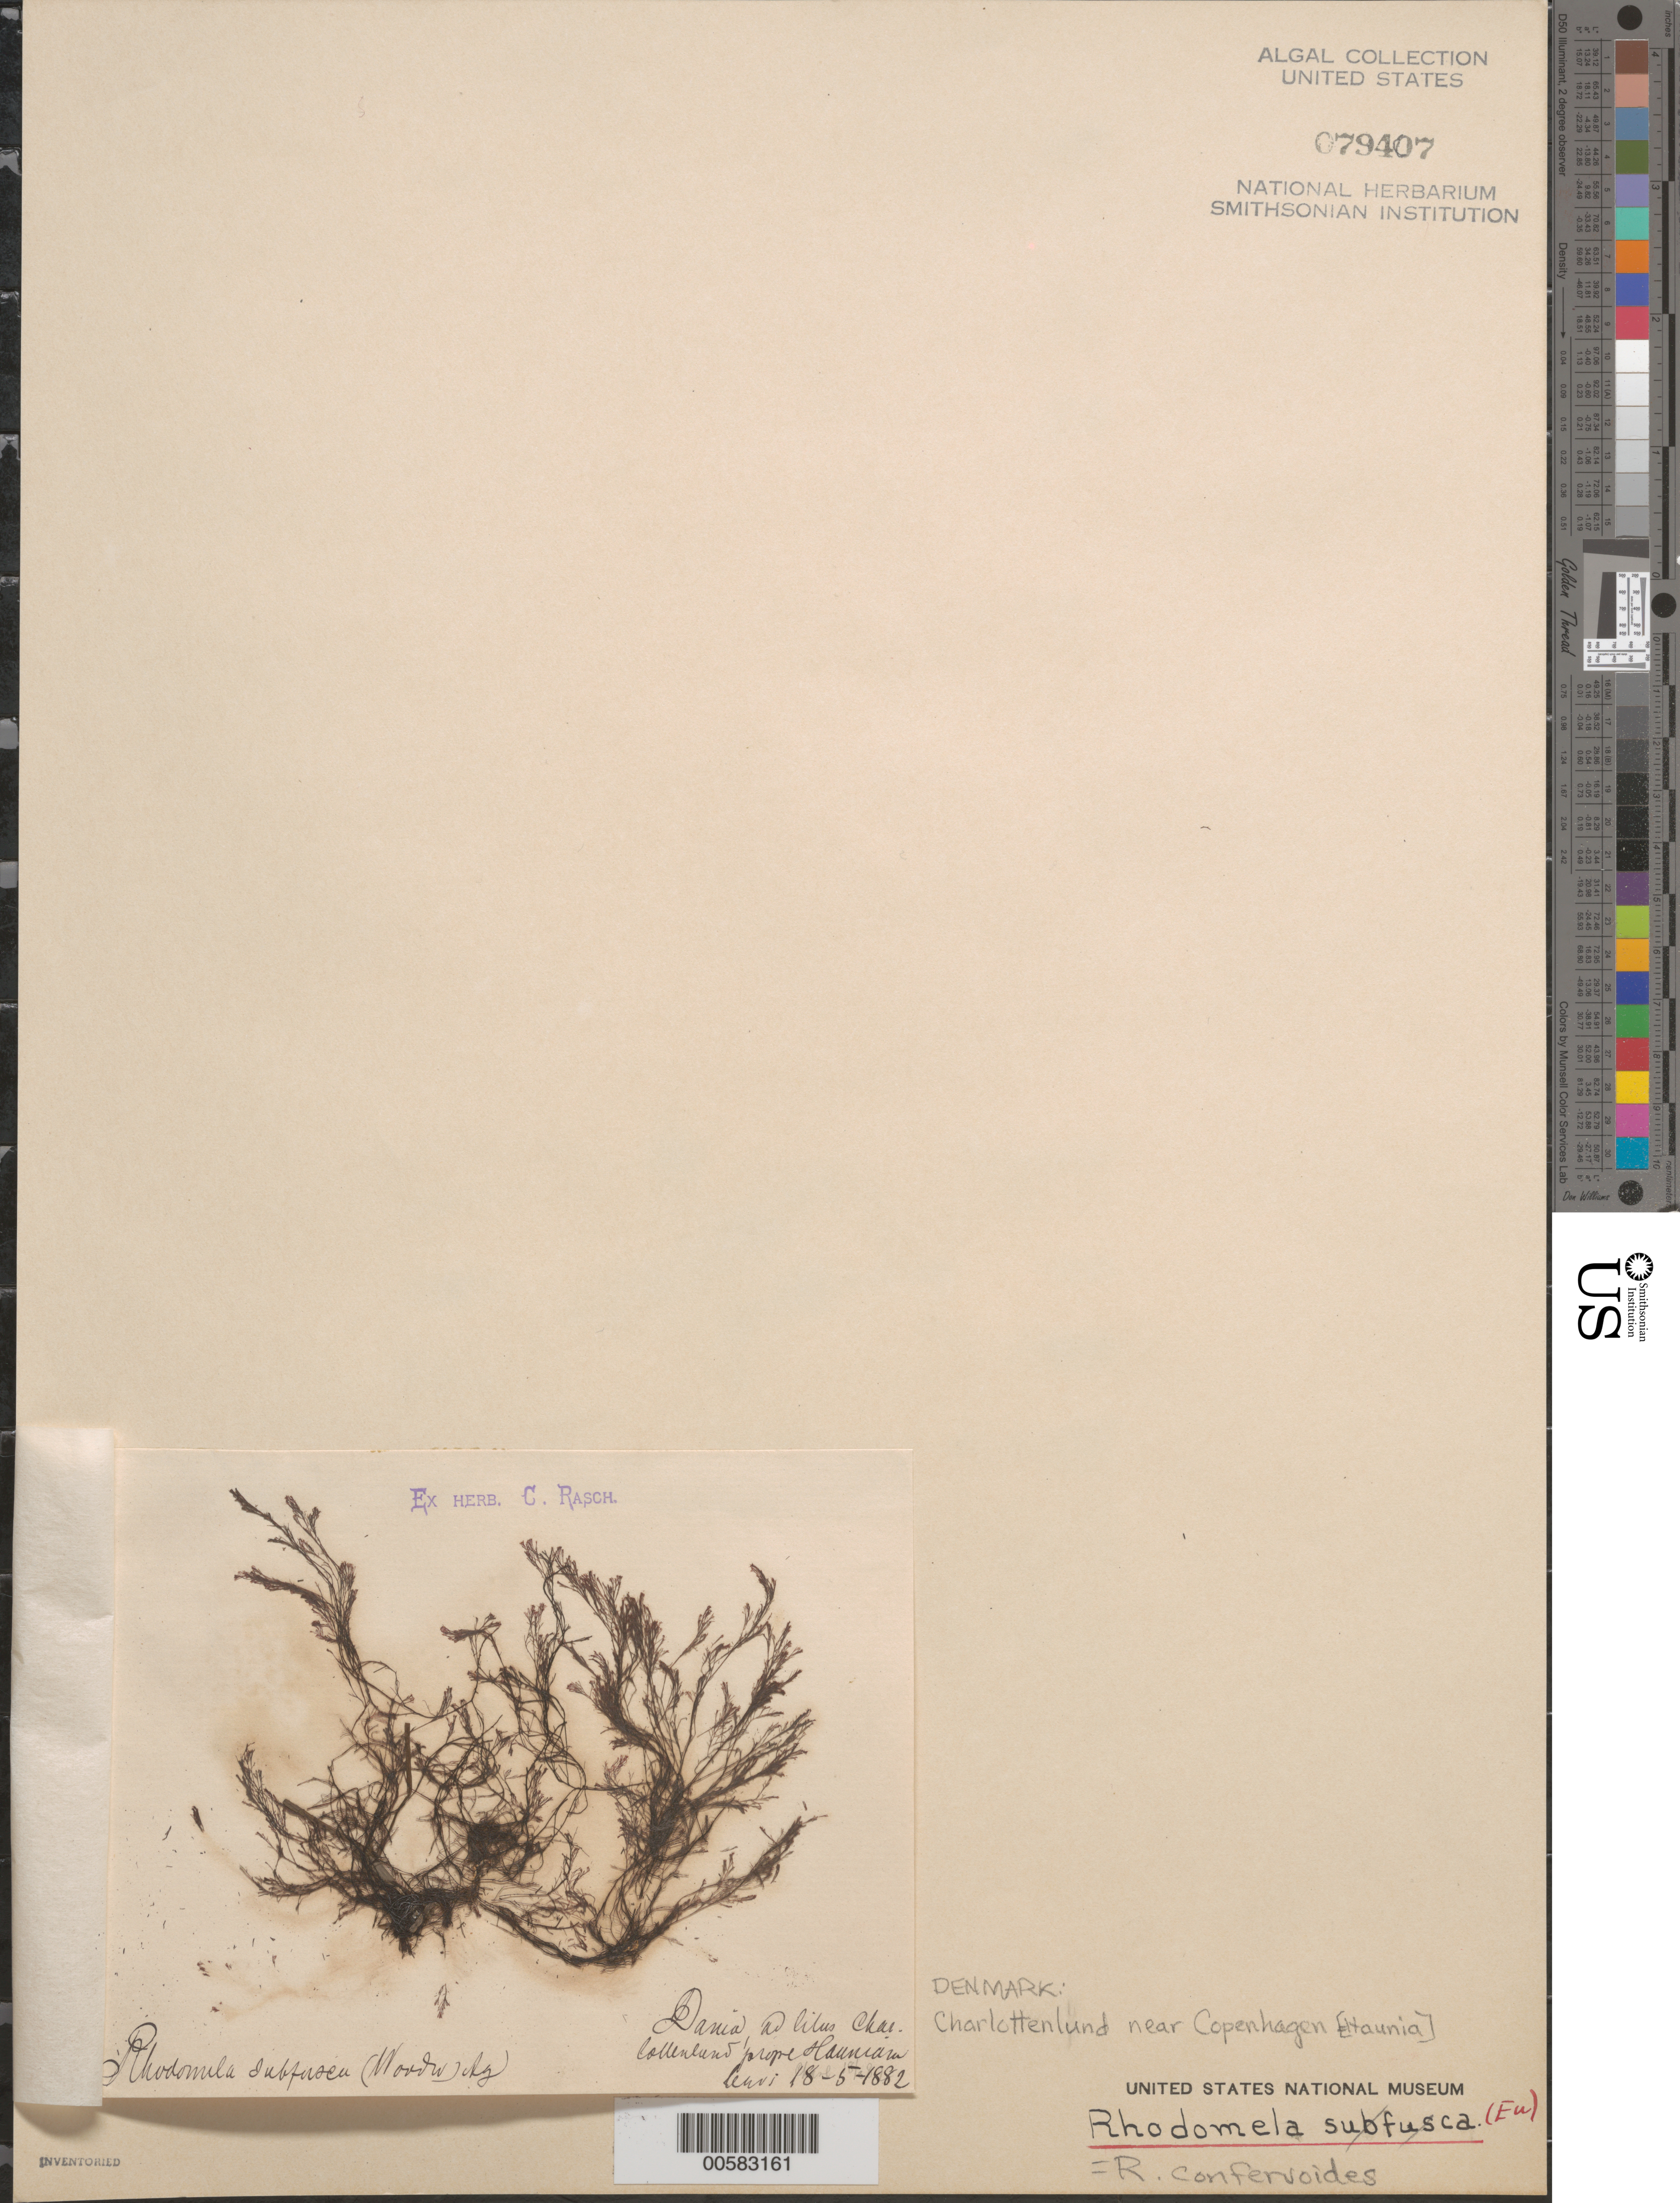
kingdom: Plantae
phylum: Rhodophyta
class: Florideophyceae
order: Ceramiales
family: Rhodomelaceae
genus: Rhodomela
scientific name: Rhodomela confervoides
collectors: C. Rasch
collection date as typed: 18 May 1882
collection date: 1882-05-18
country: Denmark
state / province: Hovedstaden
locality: Charlottenlund, Near Copenhagen (Hafnia)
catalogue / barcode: US 79407